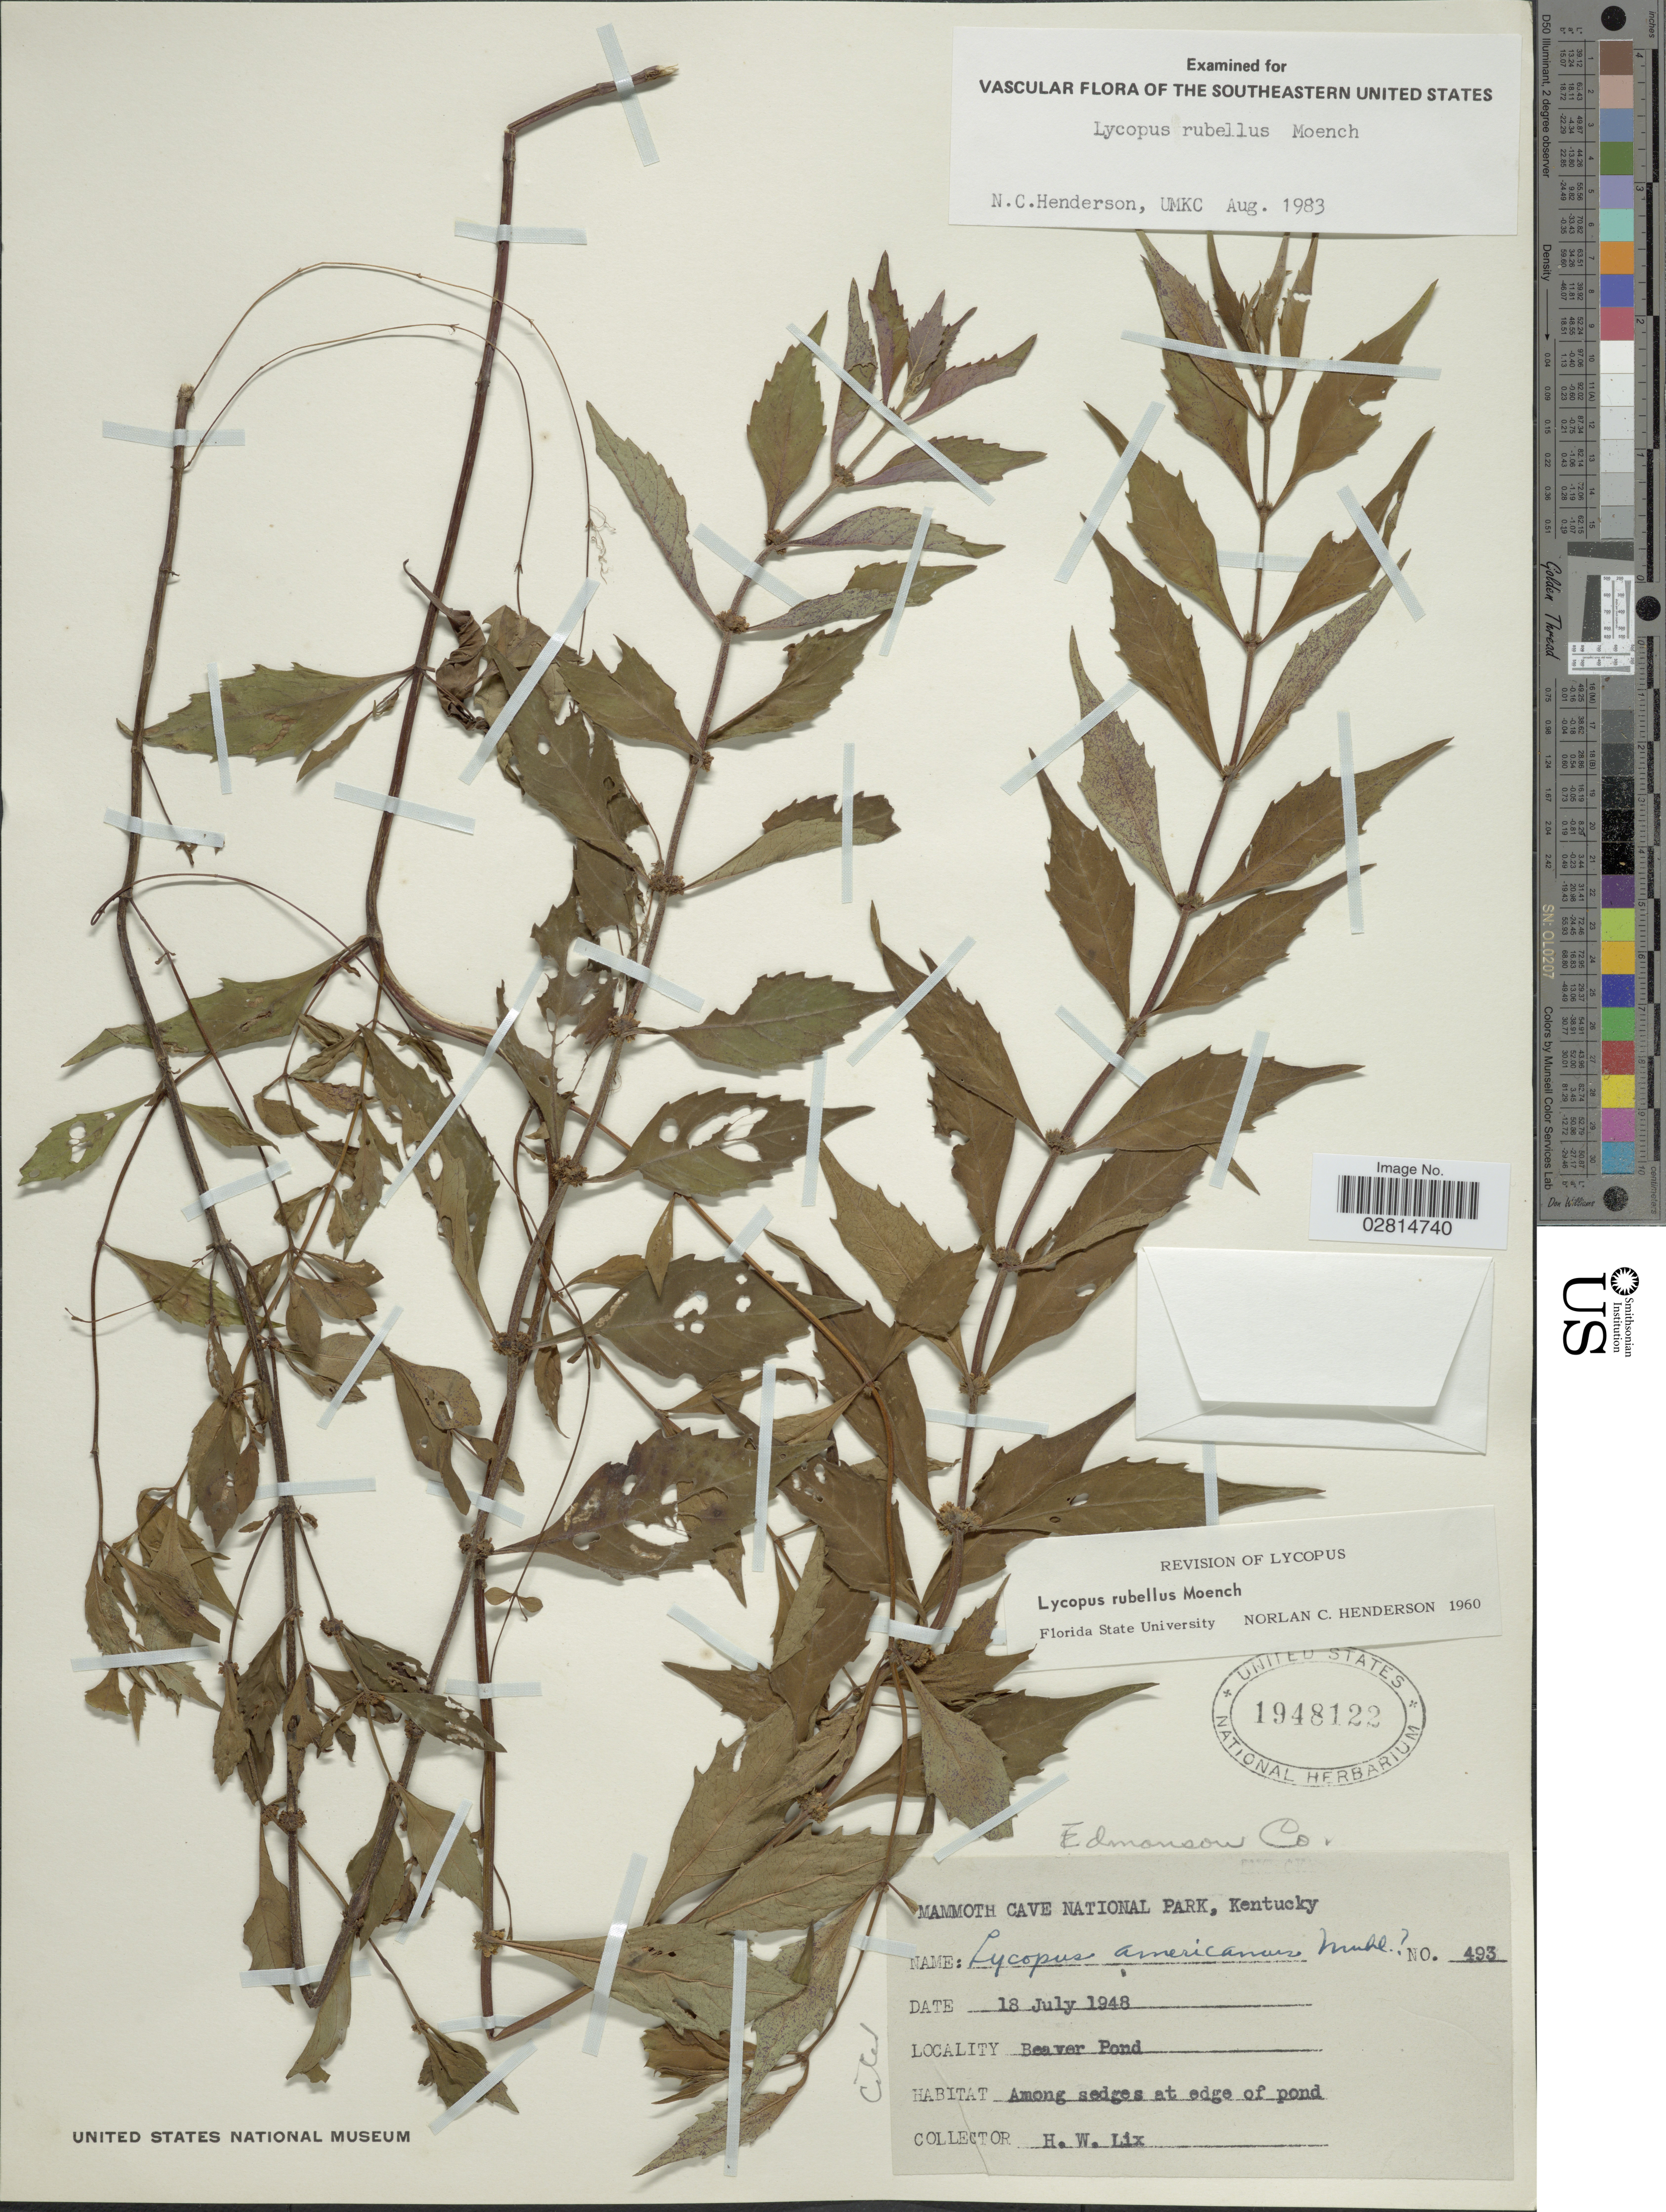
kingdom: Plantae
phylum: Tracheophyta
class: Magnoliopsida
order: Lamiales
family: Lamiaceae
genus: Lycopus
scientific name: Lycopus rubellus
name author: Moench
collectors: H. W. Lix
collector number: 493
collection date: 1948-07-18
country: United States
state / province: Kentucky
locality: Mammoth Cave National Park. Beaver Pond. Edmonson Co.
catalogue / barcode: US 1948122